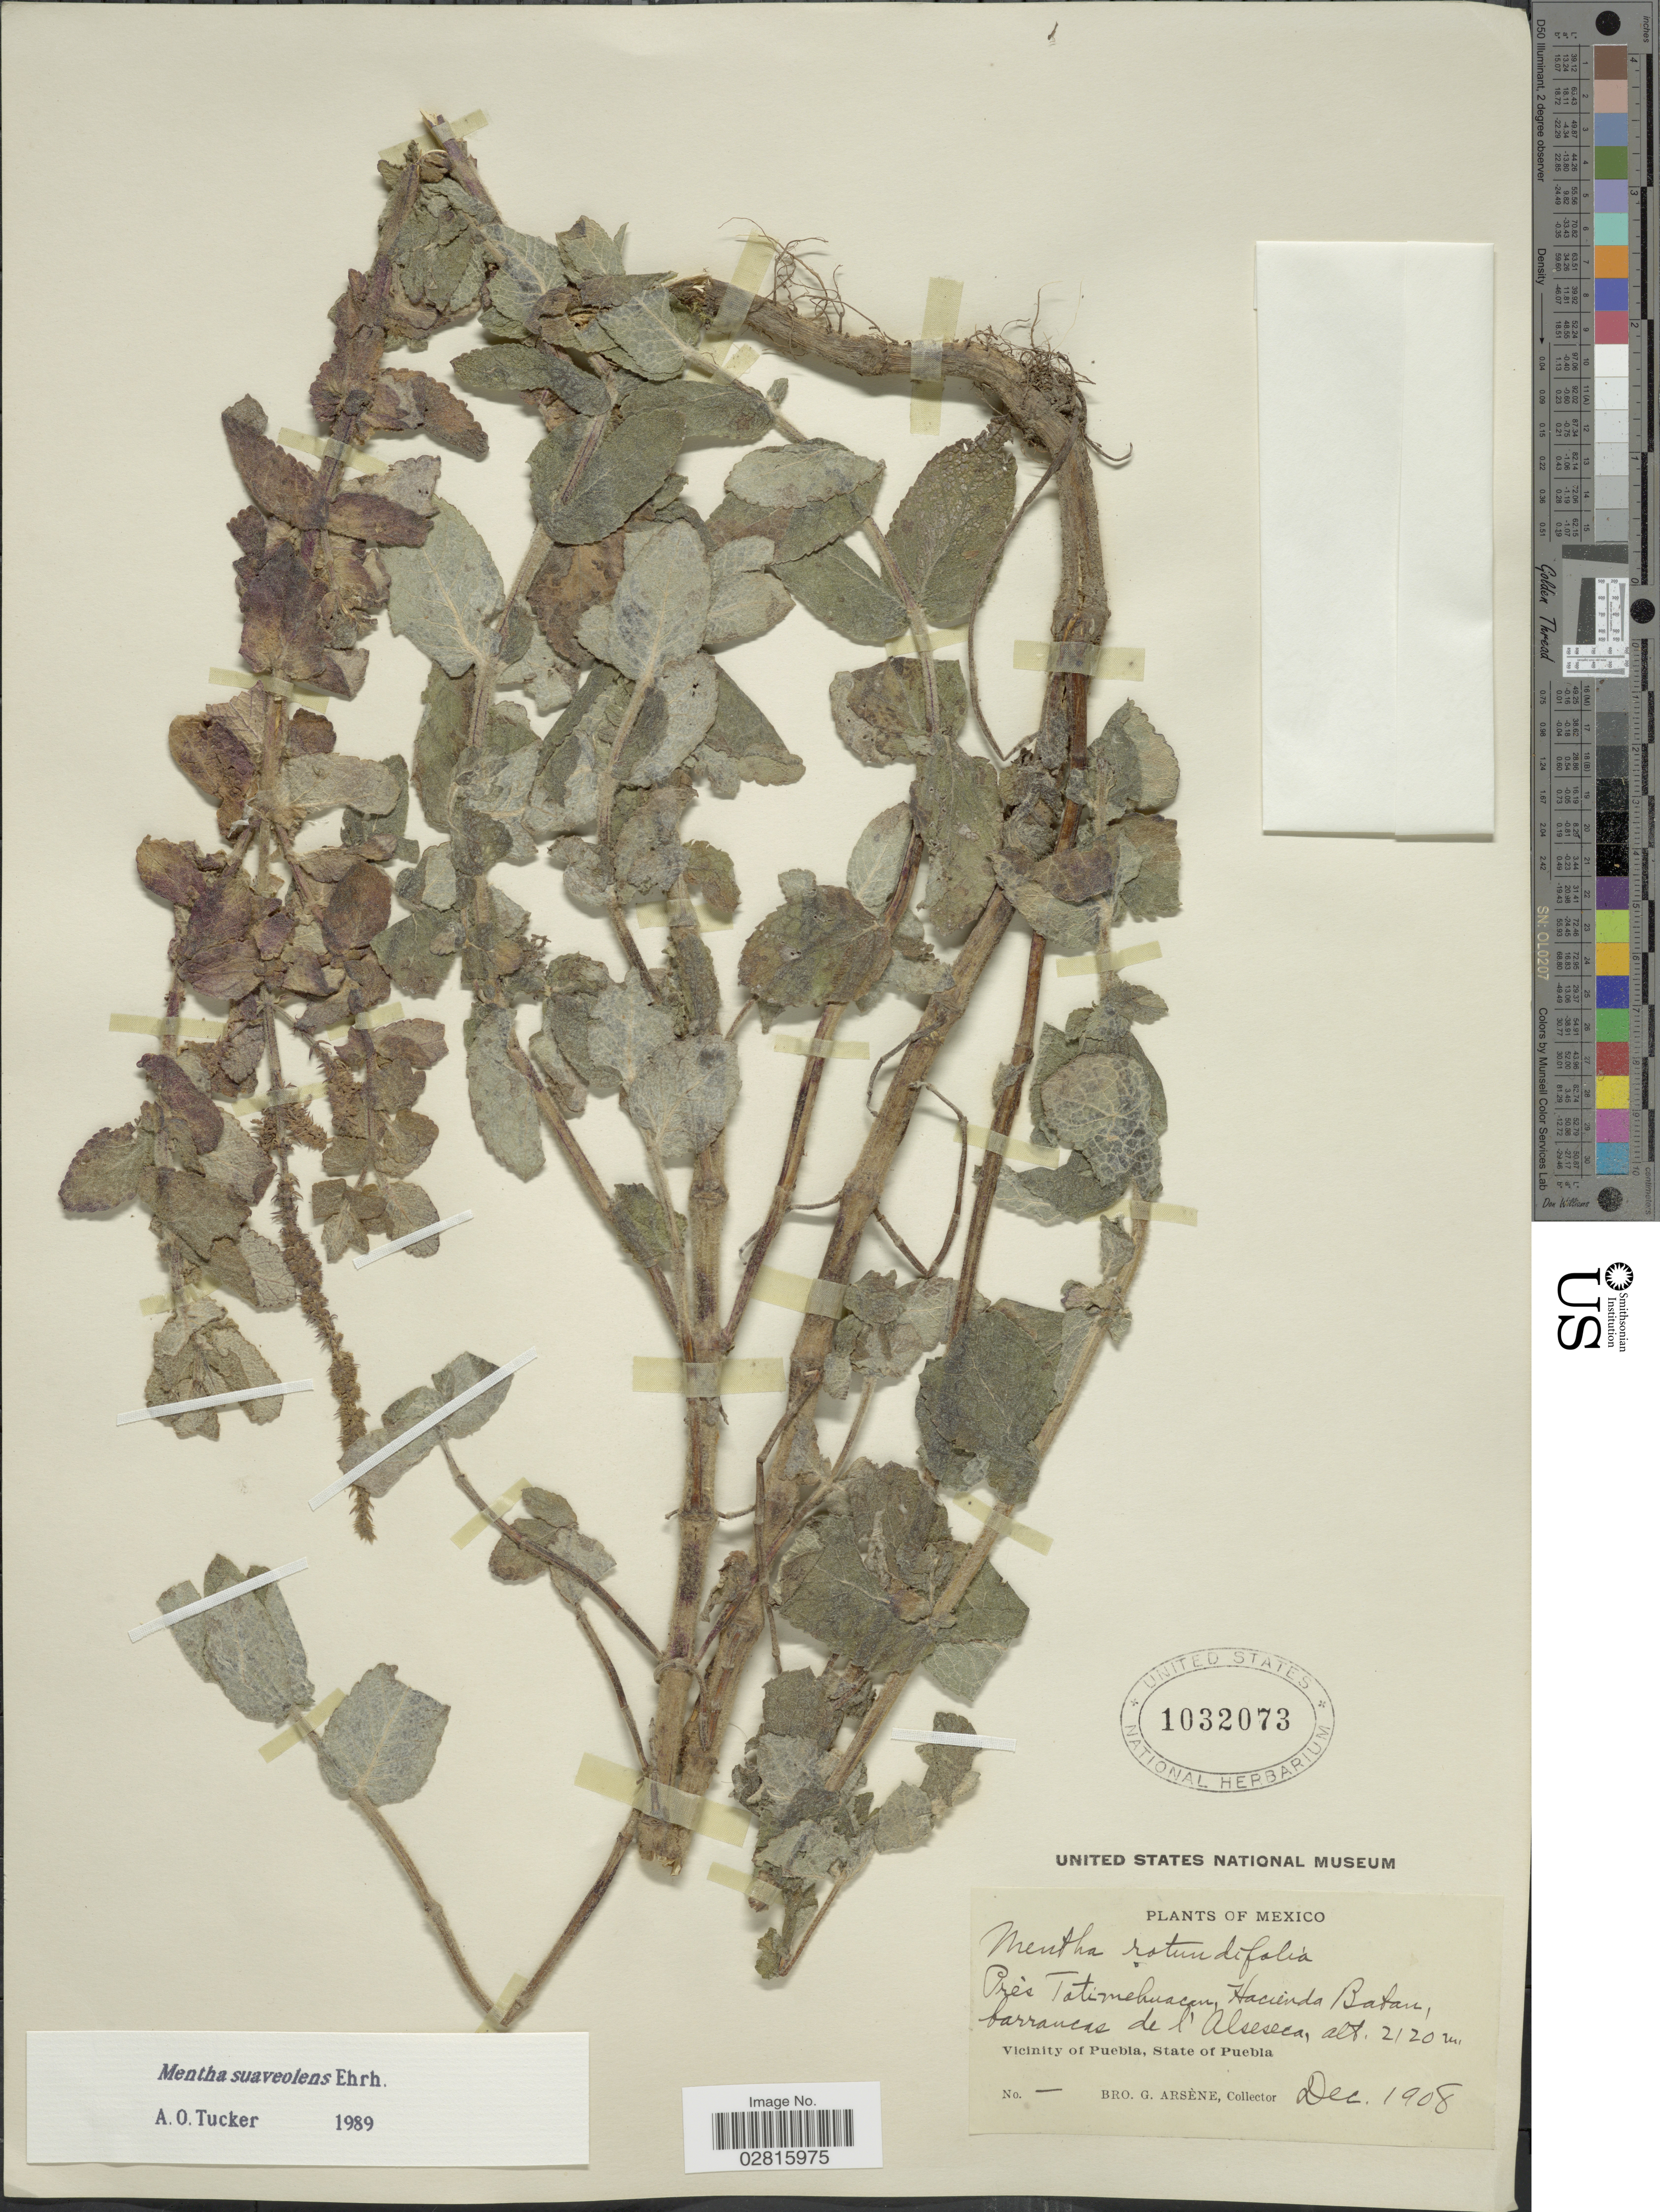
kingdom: Plantae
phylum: Tracheophyta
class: Magnoliopsida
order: Lamiales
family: Lamiaceae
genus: Mentha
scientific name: Mentha suaveolens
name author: Ehrh.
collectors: Bro. G. Arsène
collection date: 1908-12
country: Mexico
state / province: Puebla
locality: Près Tatimehuacan, Hacienda Batan, barrancas de l'Alseseca. Vicinity of Puebla, State of Puebla.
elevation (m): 2120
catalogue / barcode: US 1032073